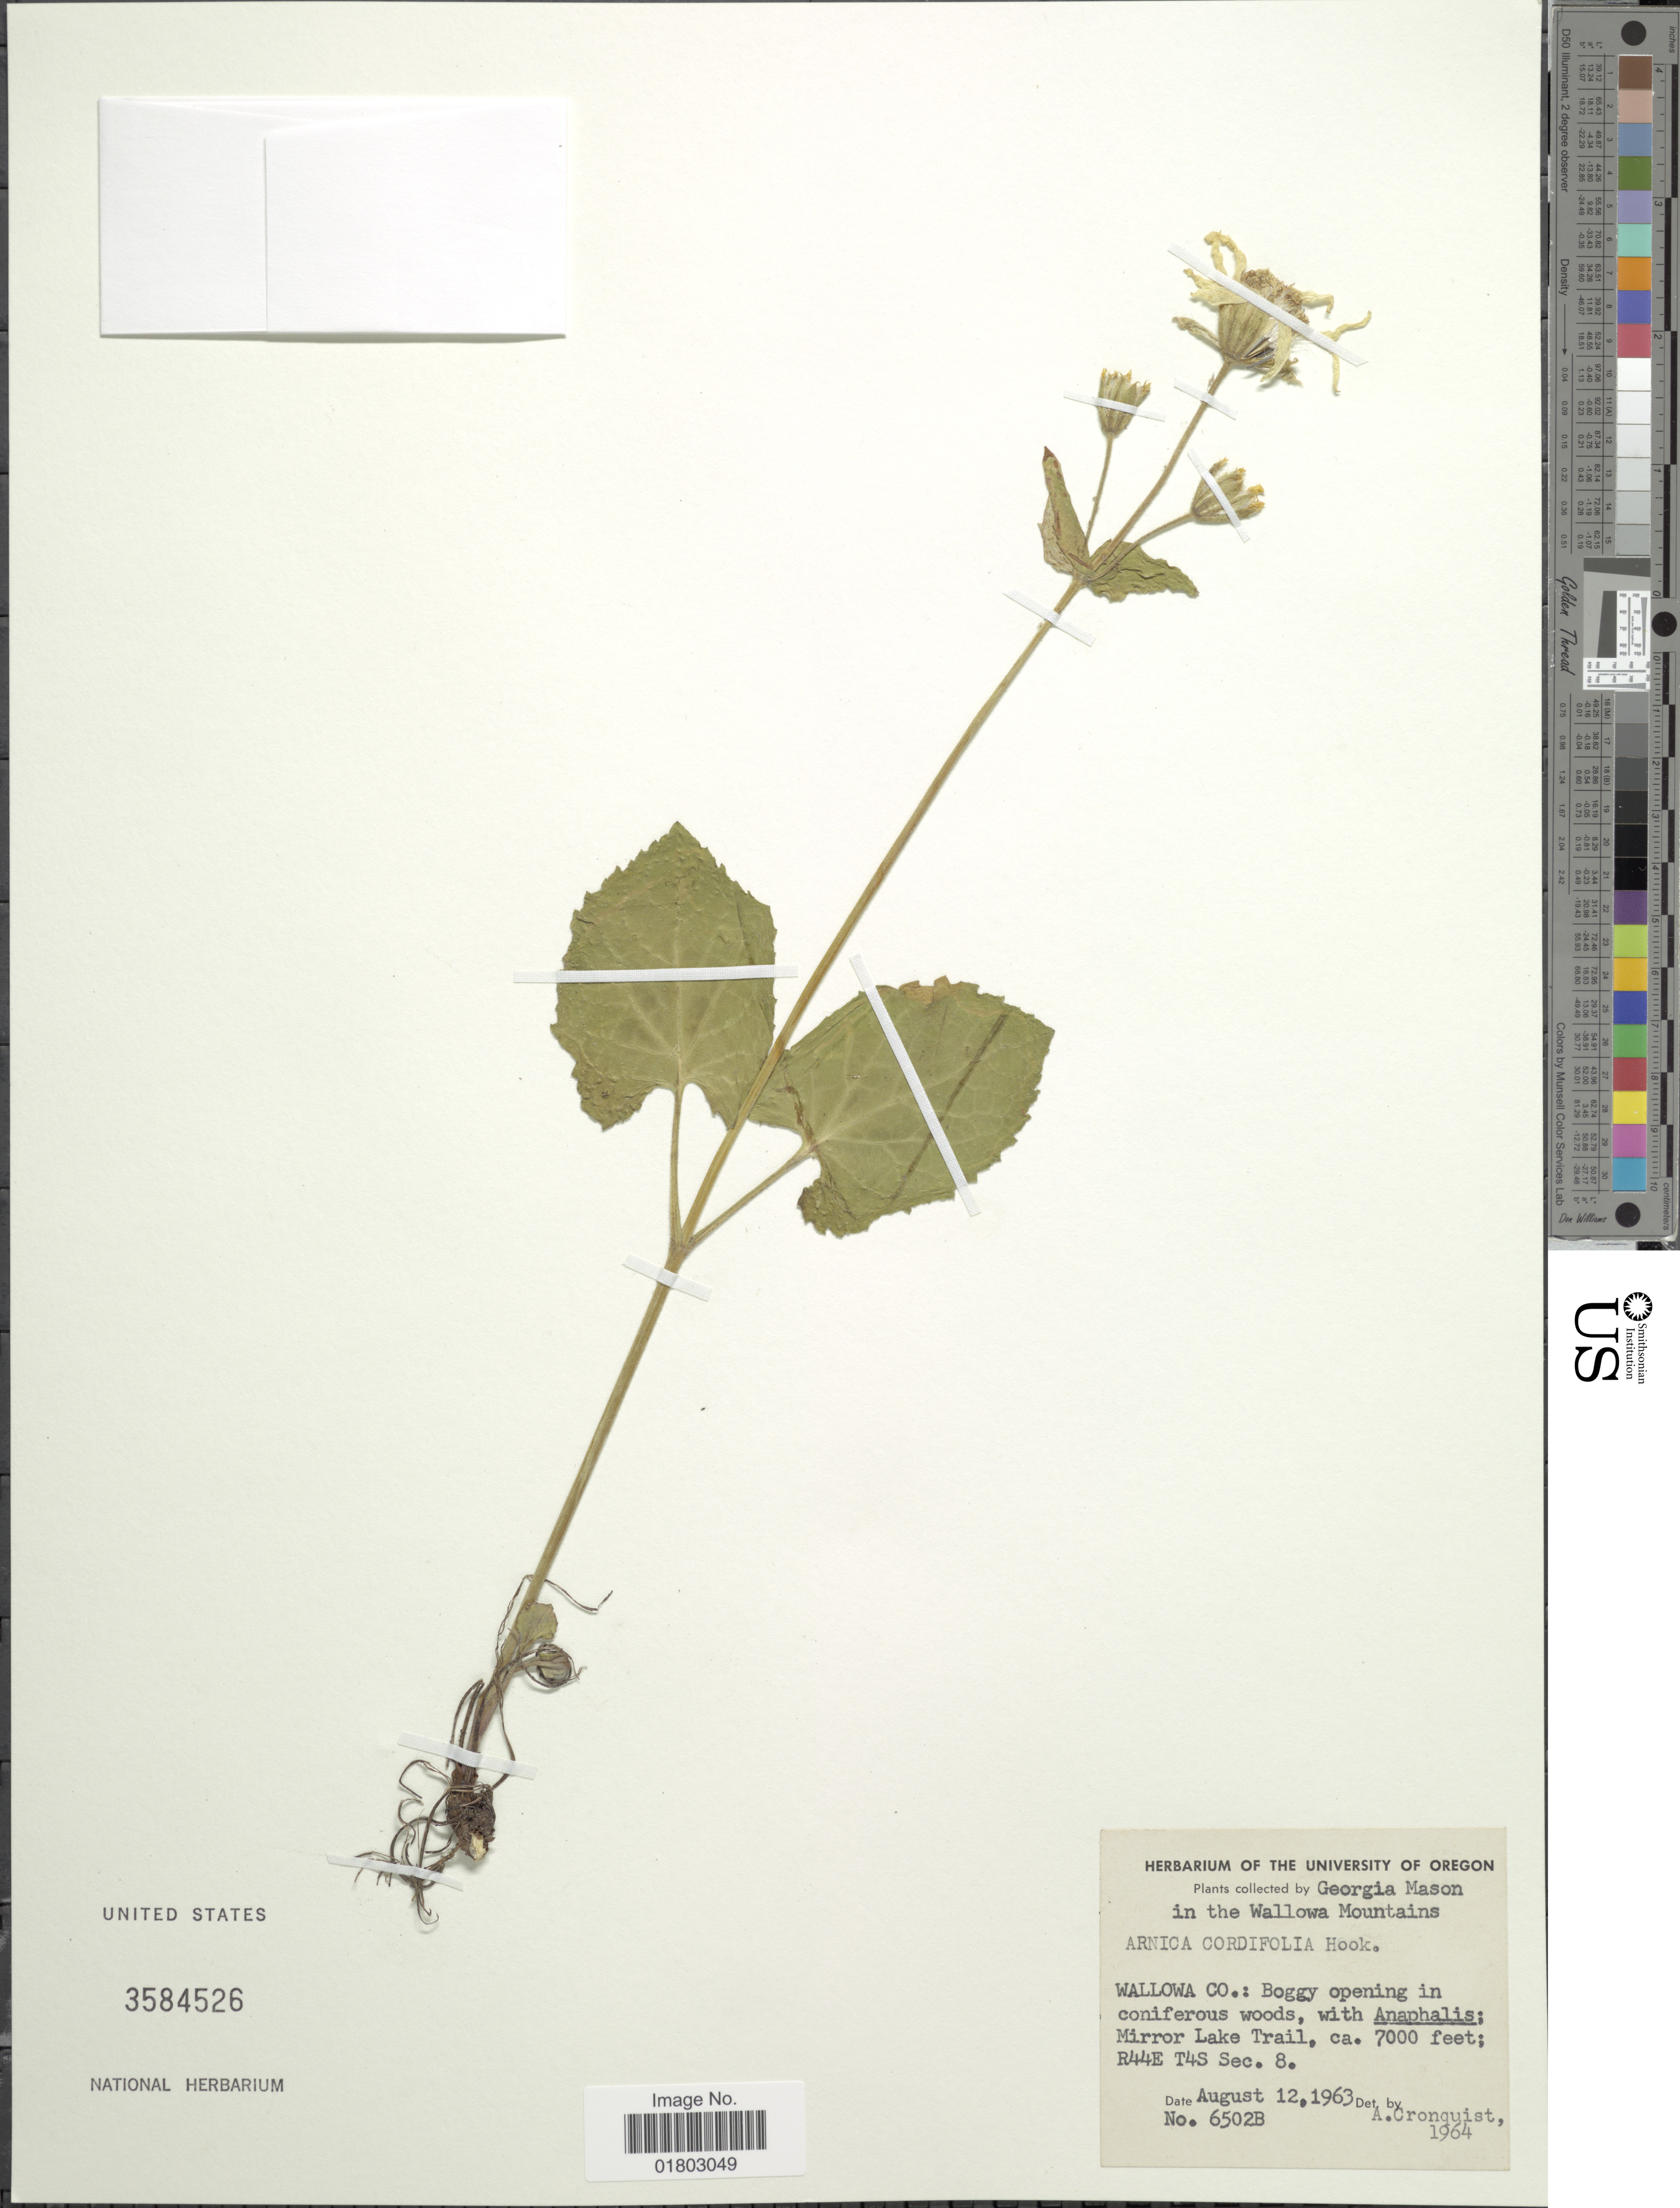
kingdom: Plantae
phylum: Tracheophyta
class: Magnoliopsida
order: Asterales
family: Asteraceae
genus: Arnica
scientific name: Arnica cordifolia subsp. genuina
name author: Maguire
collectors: G. Mason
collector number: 6502B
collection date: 1963-08-12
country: United States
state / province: Oregon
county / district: Wallowa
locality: In the Wallowa Mountains, Wallowa Co: Boggy opening in coniferous woods, with Anaphalis Mirror Lake Trail, T44E T4S Sec. 8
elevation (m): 2134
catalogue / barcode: US 3584526